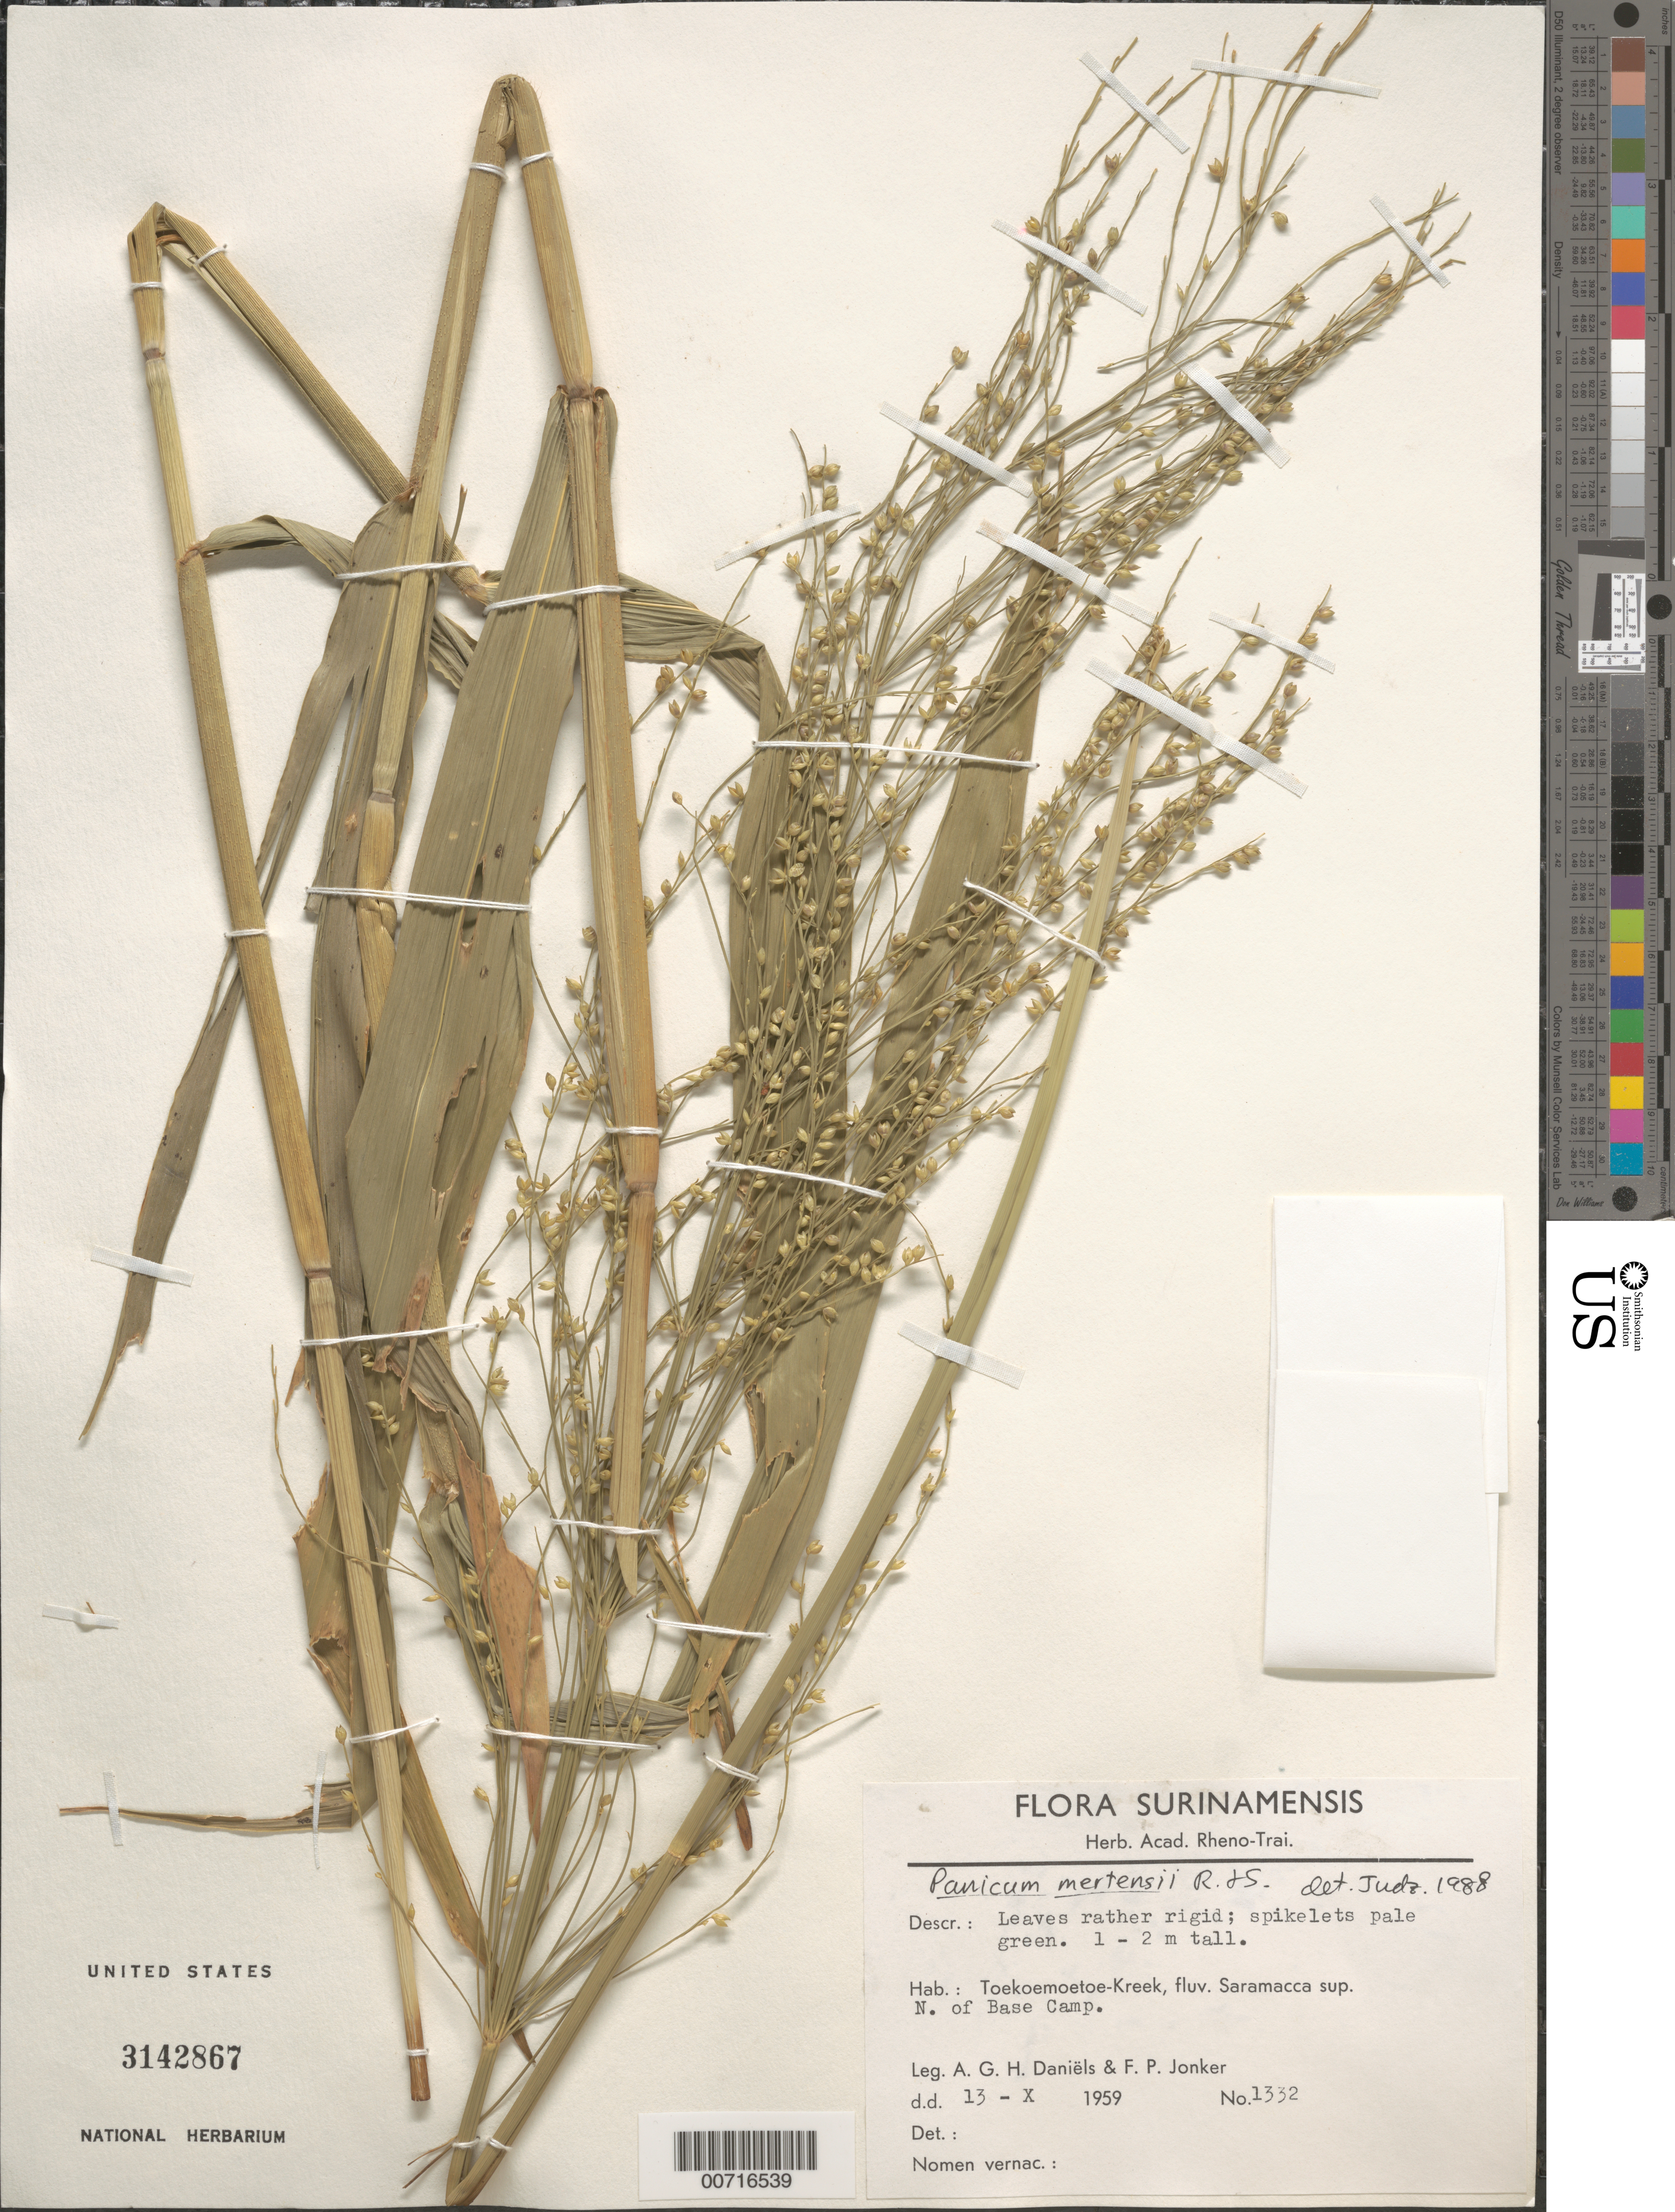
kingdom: Plantae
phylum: Tracheophyta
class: Liliopsida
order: Poales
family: Poaceae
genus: Stephostachys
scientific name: Stephostachys mertensii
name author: (Roth) Zuloaga & Marrone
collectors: A. Daniëls & F. P. Jonker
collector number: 1332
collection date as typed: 13-Oct-59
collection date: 1959-10-13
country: Suriname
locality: Toekoemoetoe-Kreek, fluv. Saramacca sup.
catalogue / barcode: US 3142867